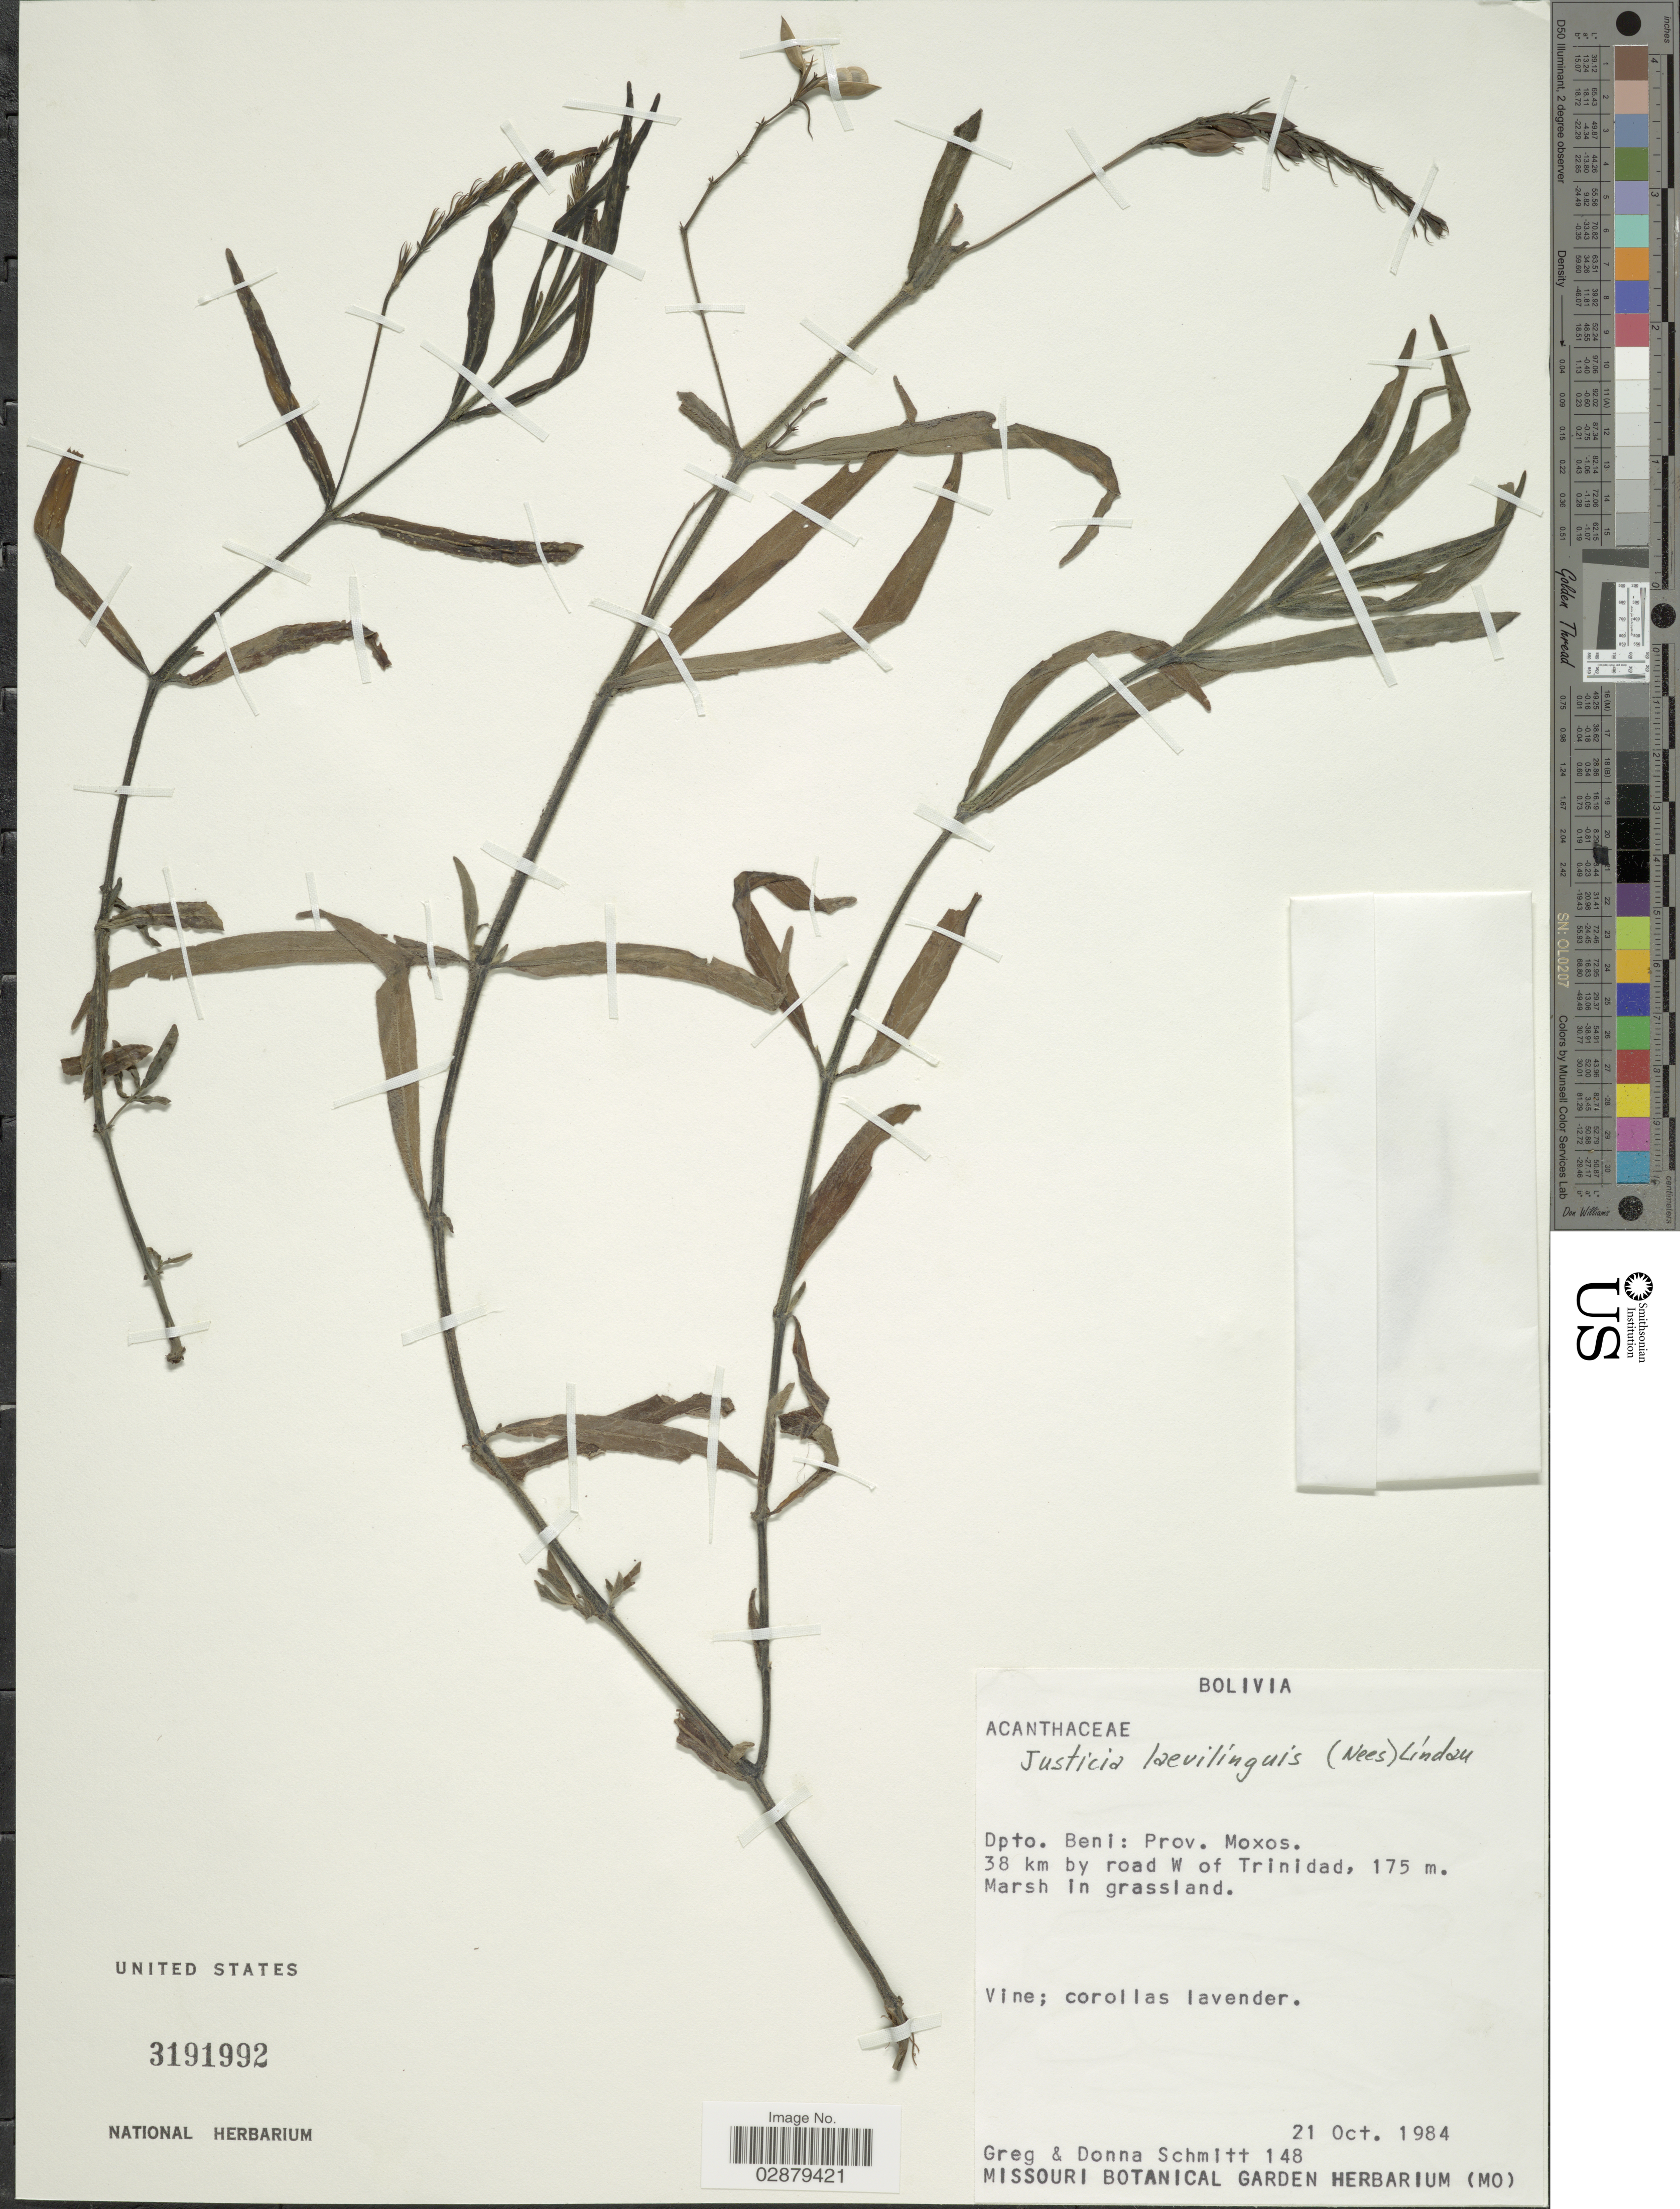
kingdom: Plantae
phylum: Tracheophyta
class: Magnoliopsida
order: Lamiales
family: Acanthaceae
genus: Justicia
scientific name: Justicia laevilinguis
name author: (Nees) Lindau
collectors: G. Schmitt & D. Schmitt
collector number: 148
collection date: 1984-10-21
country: Bolivia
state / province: Beni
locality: Dpto. Beni: Prov. Moxos. 38 km by road W of Trinidad.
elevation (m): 175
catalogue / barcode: US 3191992